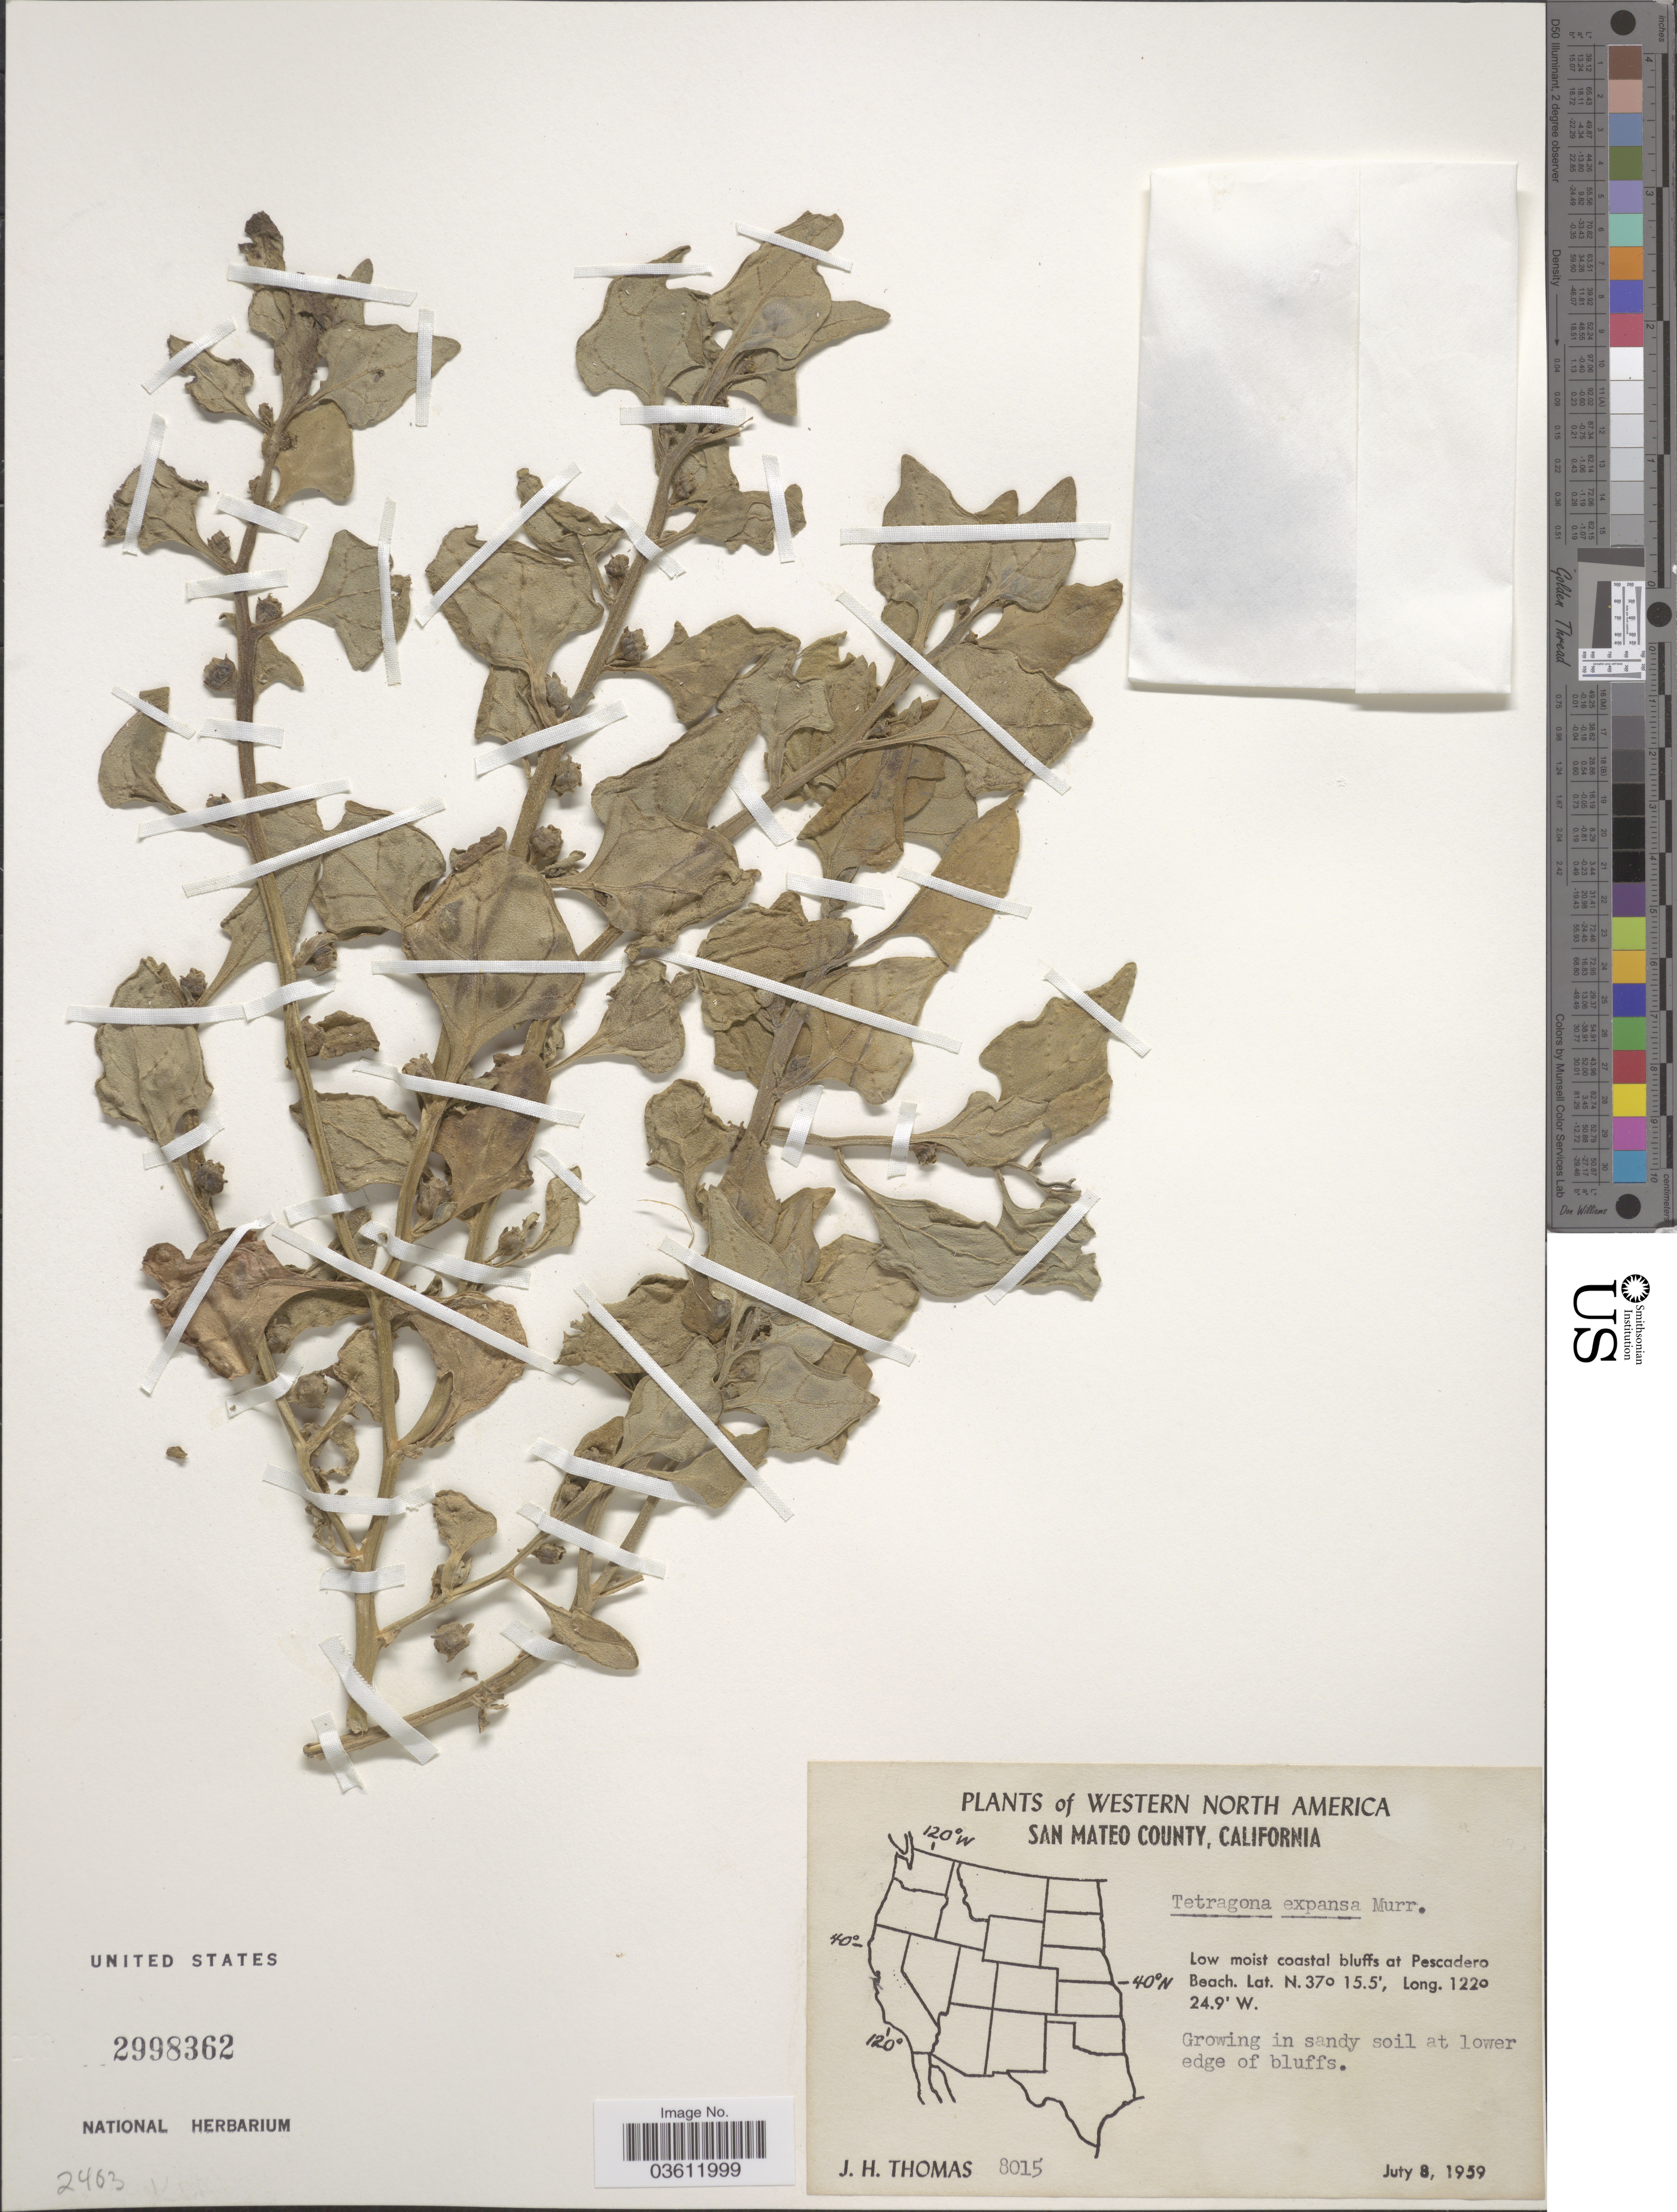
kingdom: Plantae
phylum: Tracheophyta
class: Magnoliopsida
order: Caryophyllales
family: Aizoaceae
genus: Tetragonia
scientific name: Tetragonia expansa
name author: Murr.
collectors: J. H. Thomas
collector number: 8015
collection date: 1959-07-08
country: United States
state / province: California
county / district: San Mateo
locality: Western North America. San Mateo County. Low moist coastal bluffs at Pescadero Beach.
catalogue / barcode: US 2998362